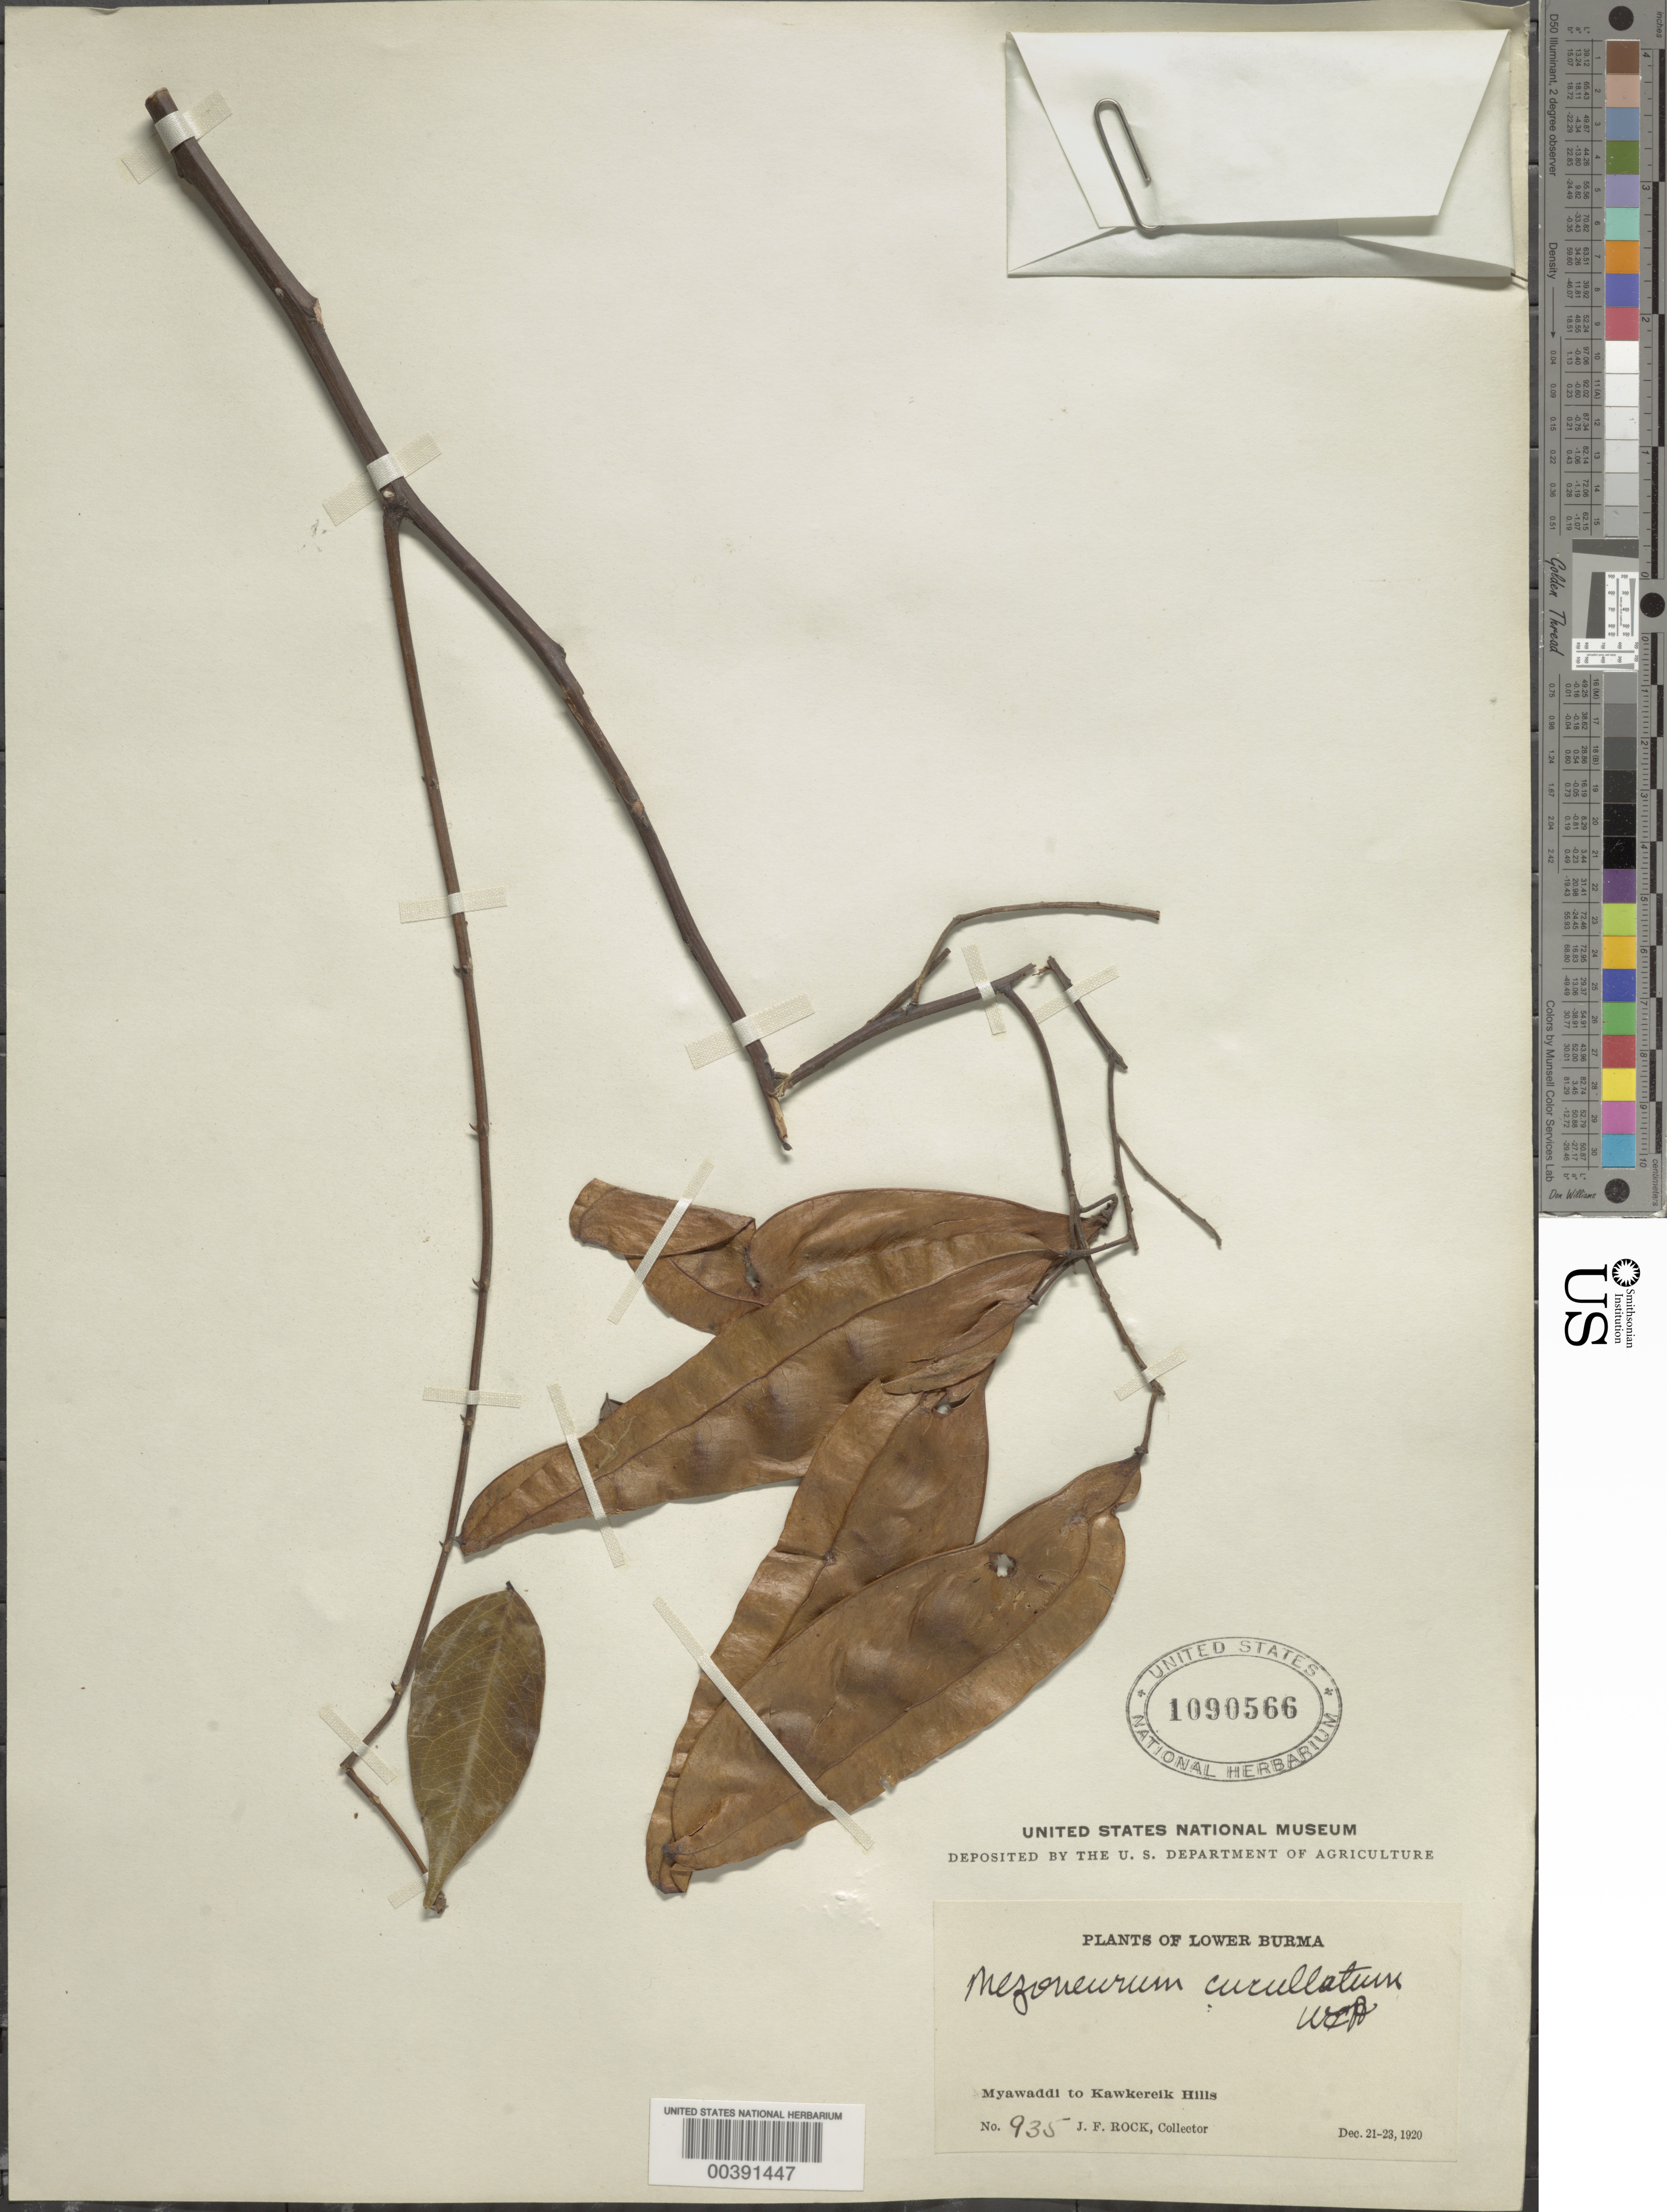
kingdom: Plantae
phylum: Tracheophyta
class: Magnoliopsida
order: Fabales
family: Fabaceae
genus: Mezoneuron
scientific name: Mezoneuron cucullatum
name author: (Roxb.) Wight & Arn.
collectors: J. F. Rock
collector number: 935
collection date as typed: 21 Dec 1920 to 23 Dec 1920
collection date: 1920-12-21/1920-12-23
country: Myanmar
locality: Lower Burma, Myawaddi to Kawkereik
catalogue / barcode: US 1090566